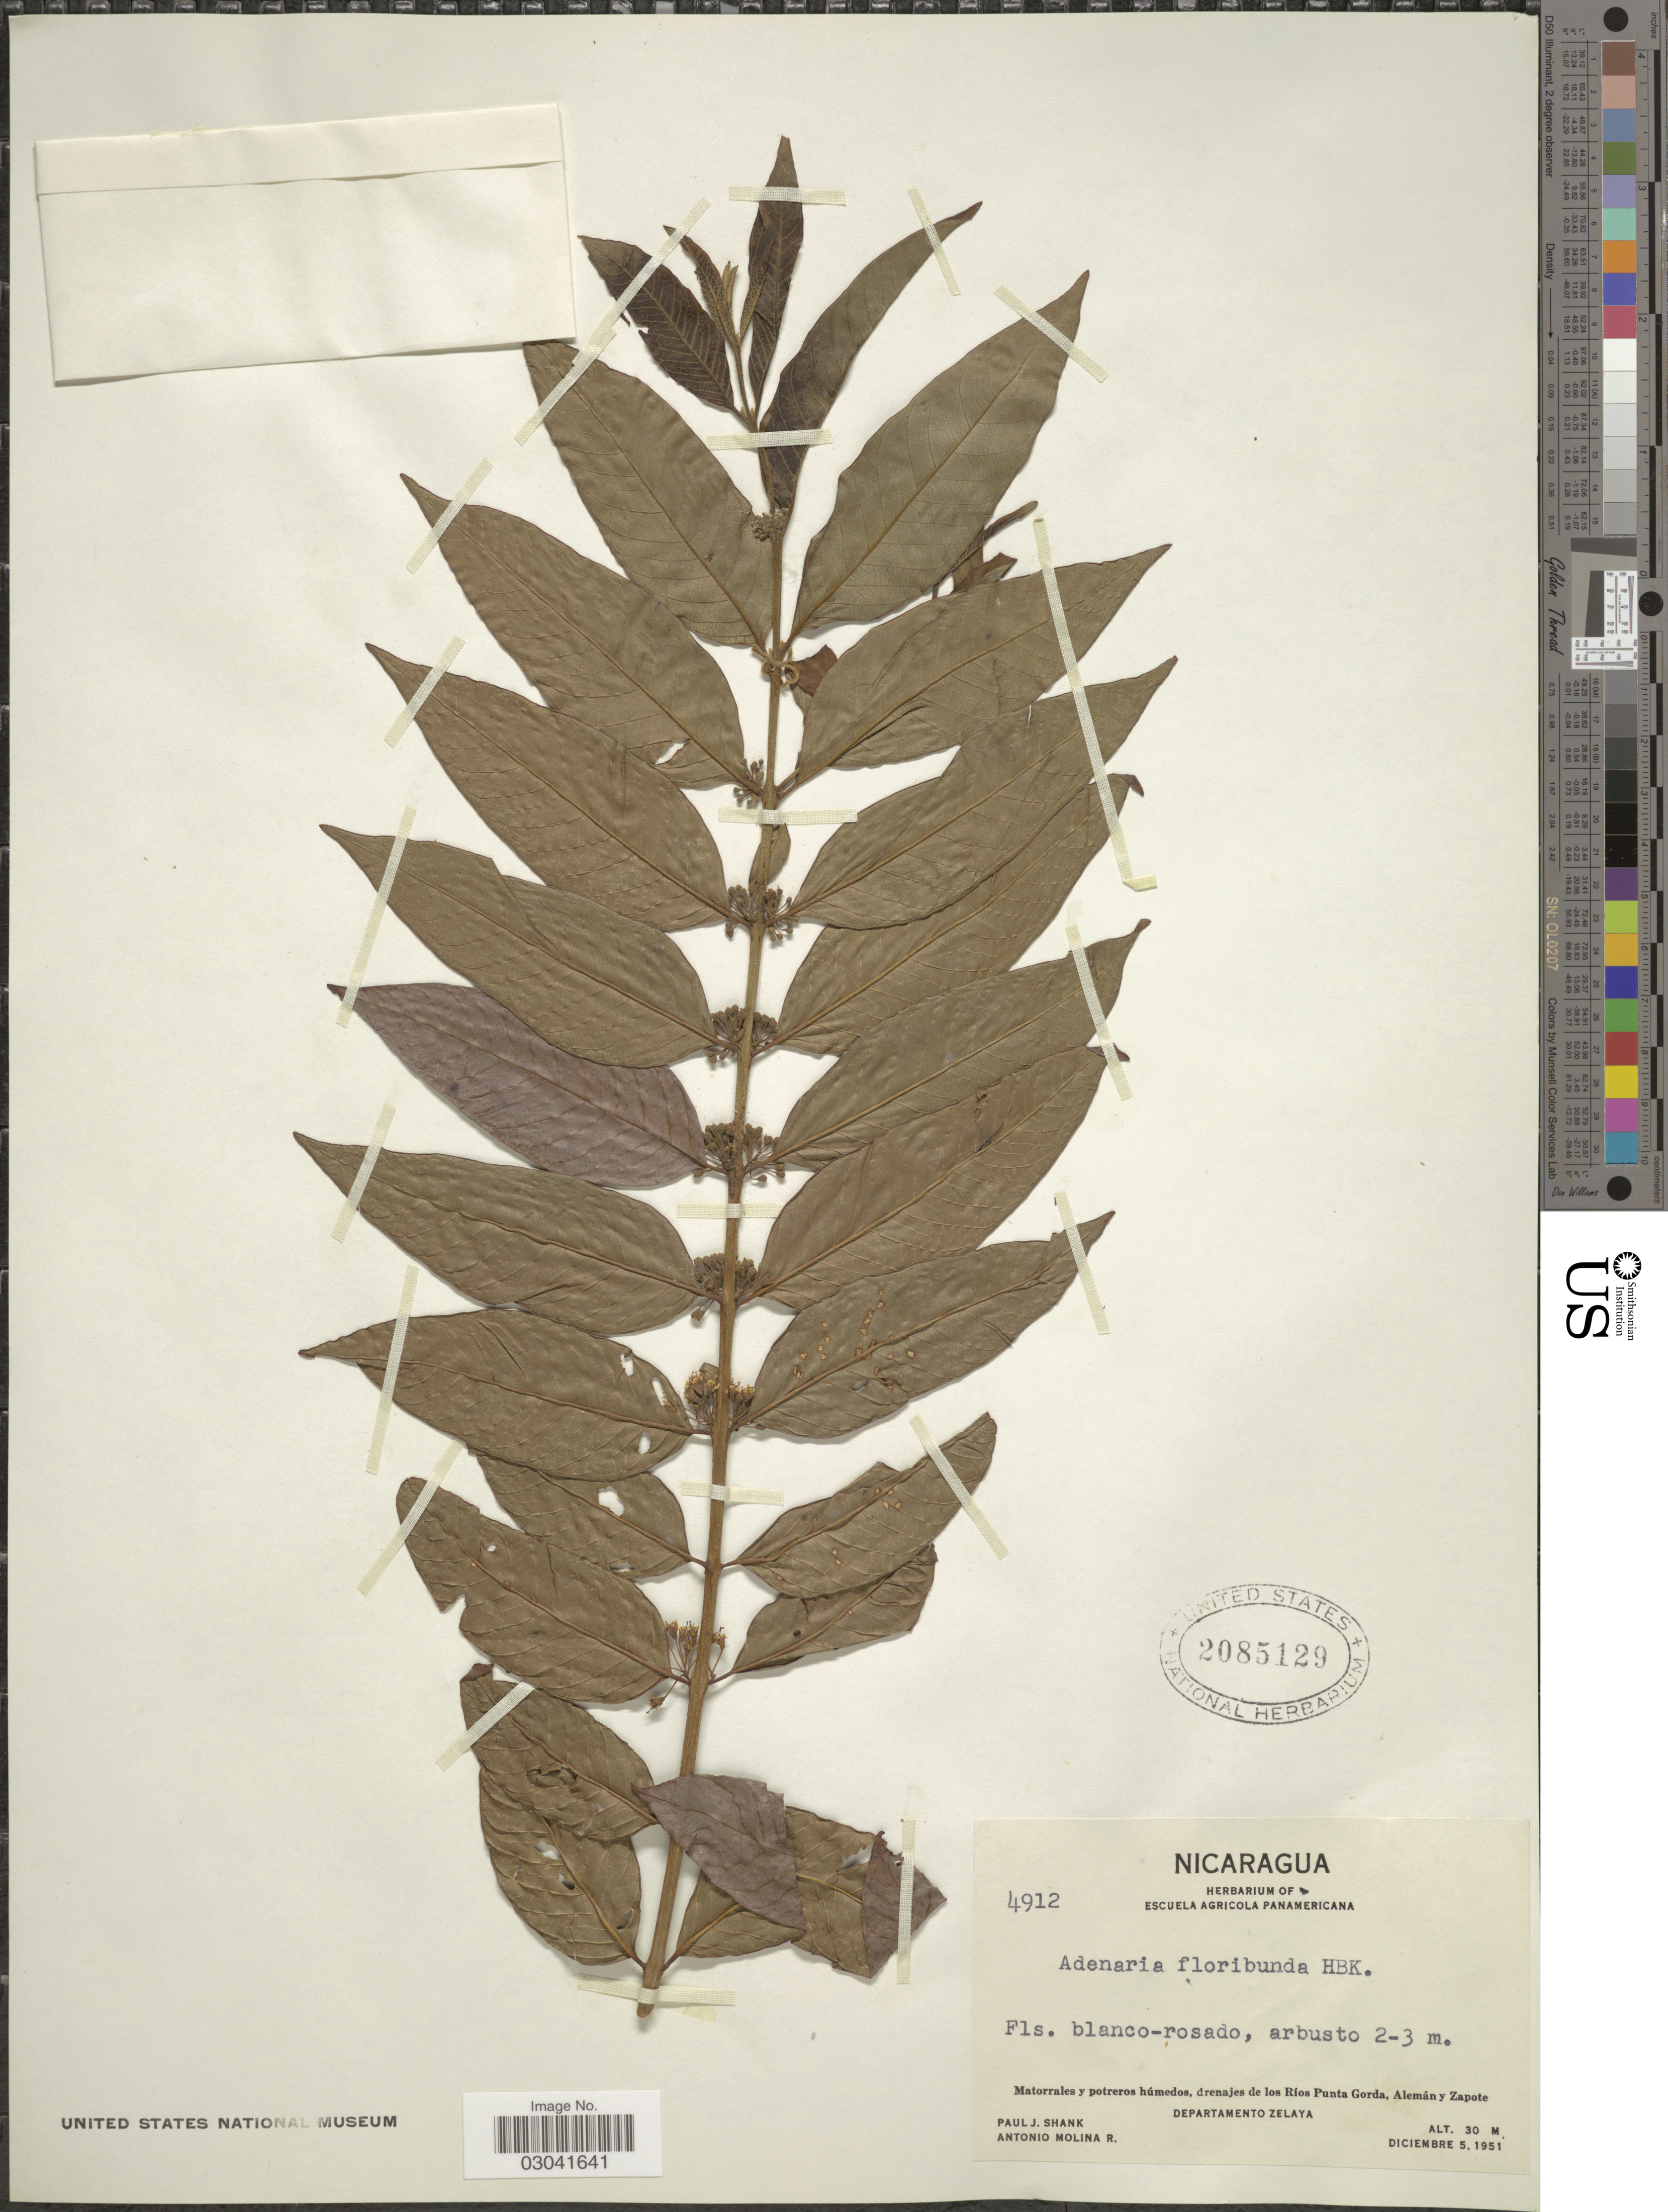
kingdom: Plantae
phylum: Tracheophyta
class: Magnoliopsida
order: Myrtales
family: Lythraceae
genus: Adenaria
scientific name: Adenaria floribunda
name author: Kunth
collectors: P. J. Shank & A. Molina R.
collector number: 4912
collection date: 1951-12-05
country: Nicaragua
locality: Matorrales y potreros húmedos, drenajes de los Ríos Punta Gorda, Alemán y Zapote. Departamento Zelaya.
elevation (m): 30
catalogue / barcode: US 2085129